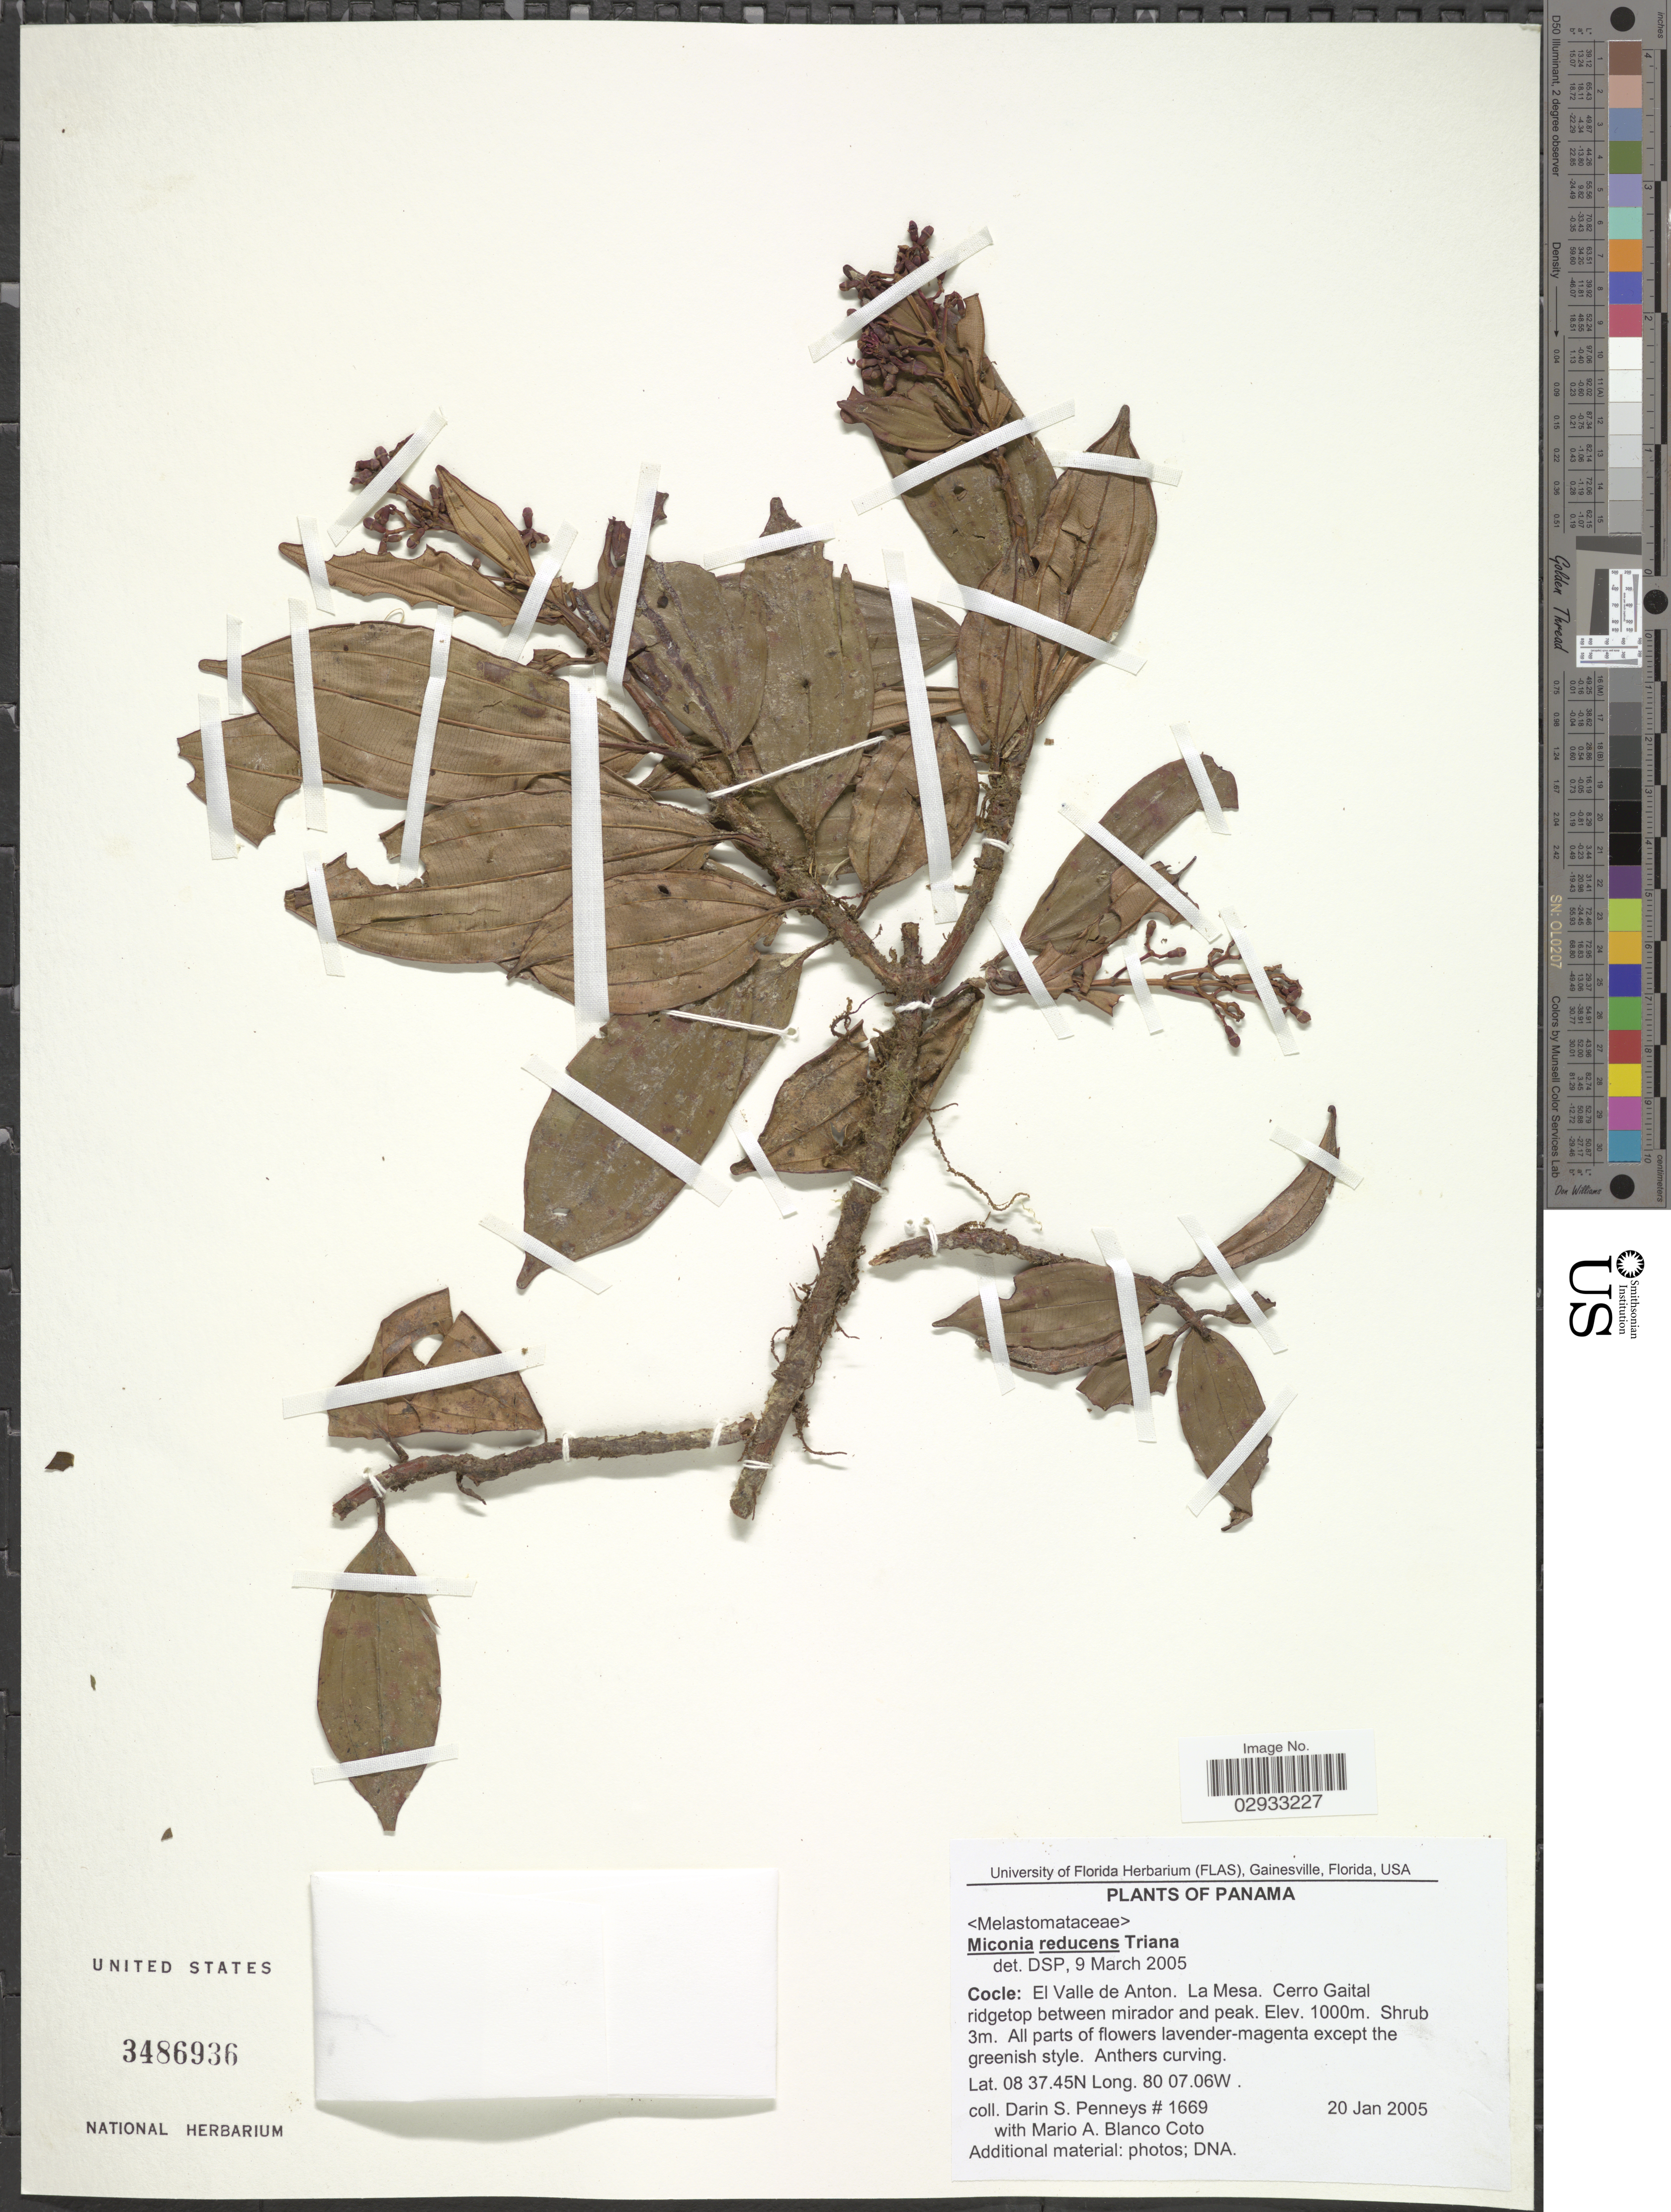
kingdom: Plantae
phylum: Tracheophyta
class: Magnoliopsida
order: Myrtales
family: Melastomataceae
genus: Miconia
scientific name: Miconia reducens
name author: Triana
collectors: D. S. Penneys & M. A. Blanco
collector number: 1669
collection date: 2005-01-20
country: Panama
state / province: Coclé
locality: El Valle de Anton. La Mesa. Cerro Gaital ridgetop between mirador and peak.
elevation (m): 1000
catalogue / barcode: US 3486936